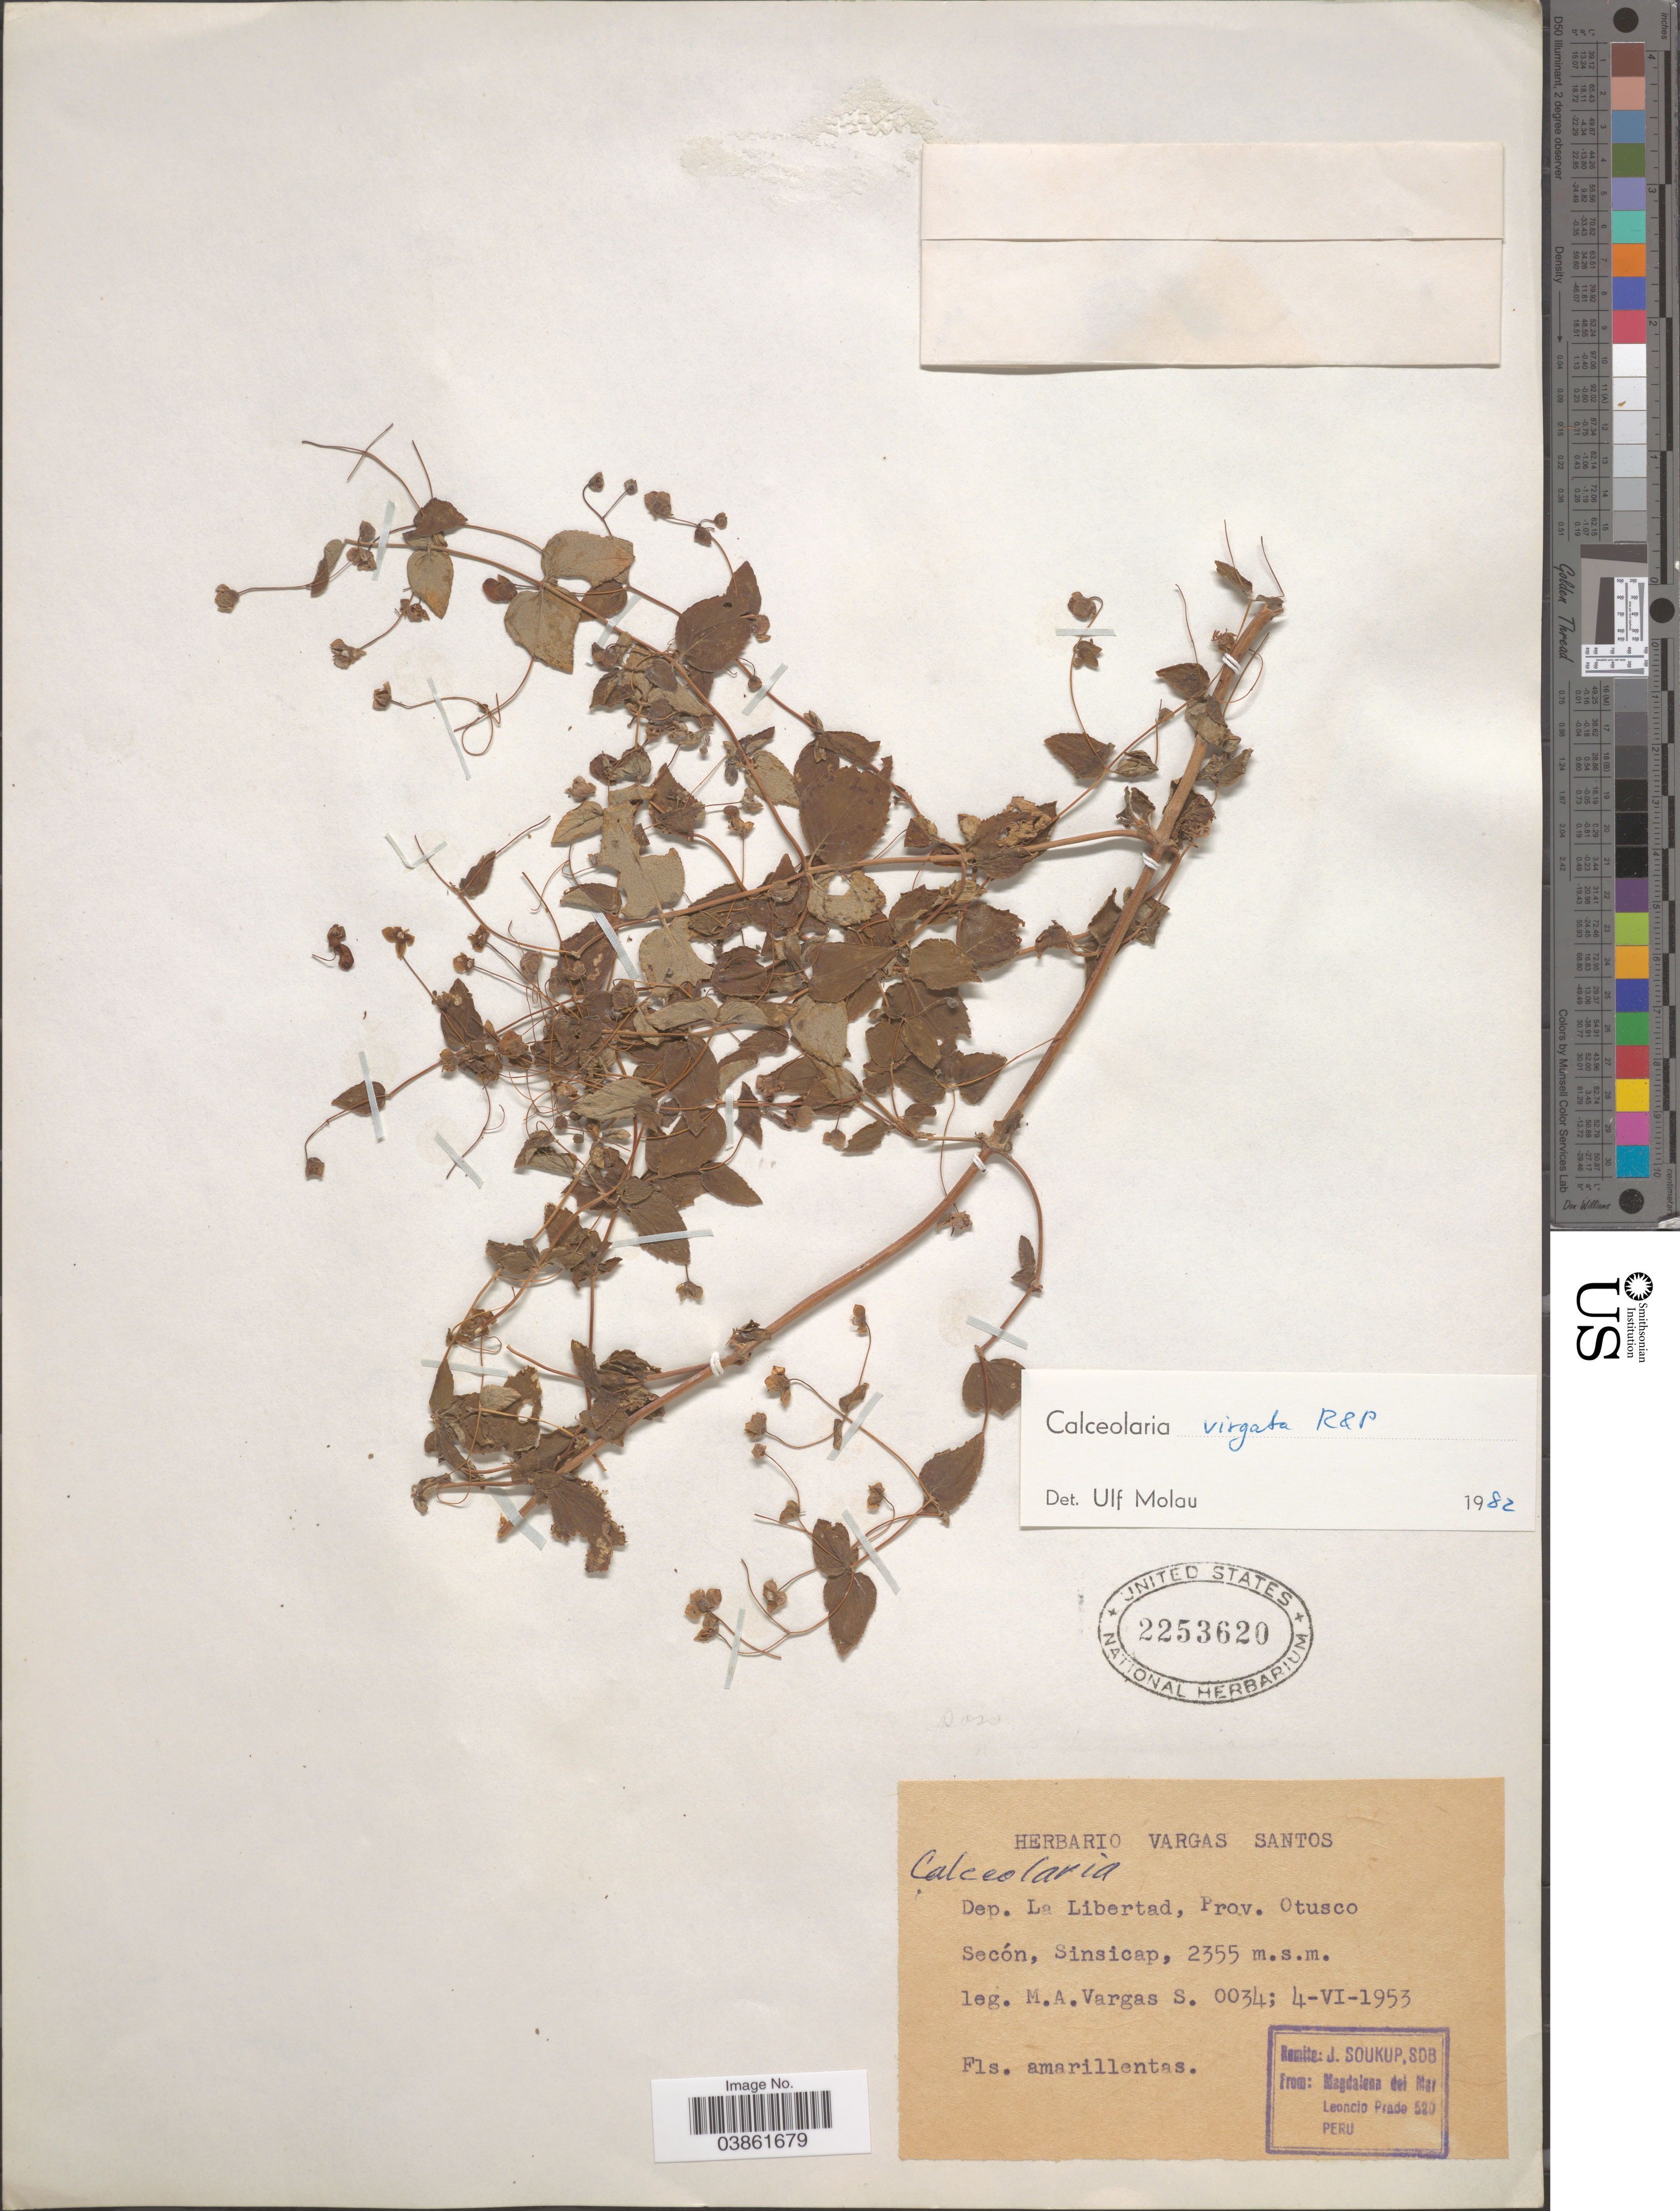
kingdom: Plantae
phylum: Tracheophyta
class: Magnoliopsida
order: Lamiales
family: Calceolariaceae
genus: Calceolaria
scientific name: Calceolaria virgata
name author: Ruiz & Pav.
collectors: M. Vargas S.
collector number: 0034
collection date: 1953-06-04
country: Peru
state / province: La Libertad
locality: Dep. La Libertad, Prov. Otusco Secón, Sinsicap.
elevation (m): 2355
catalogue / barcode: US 2253620